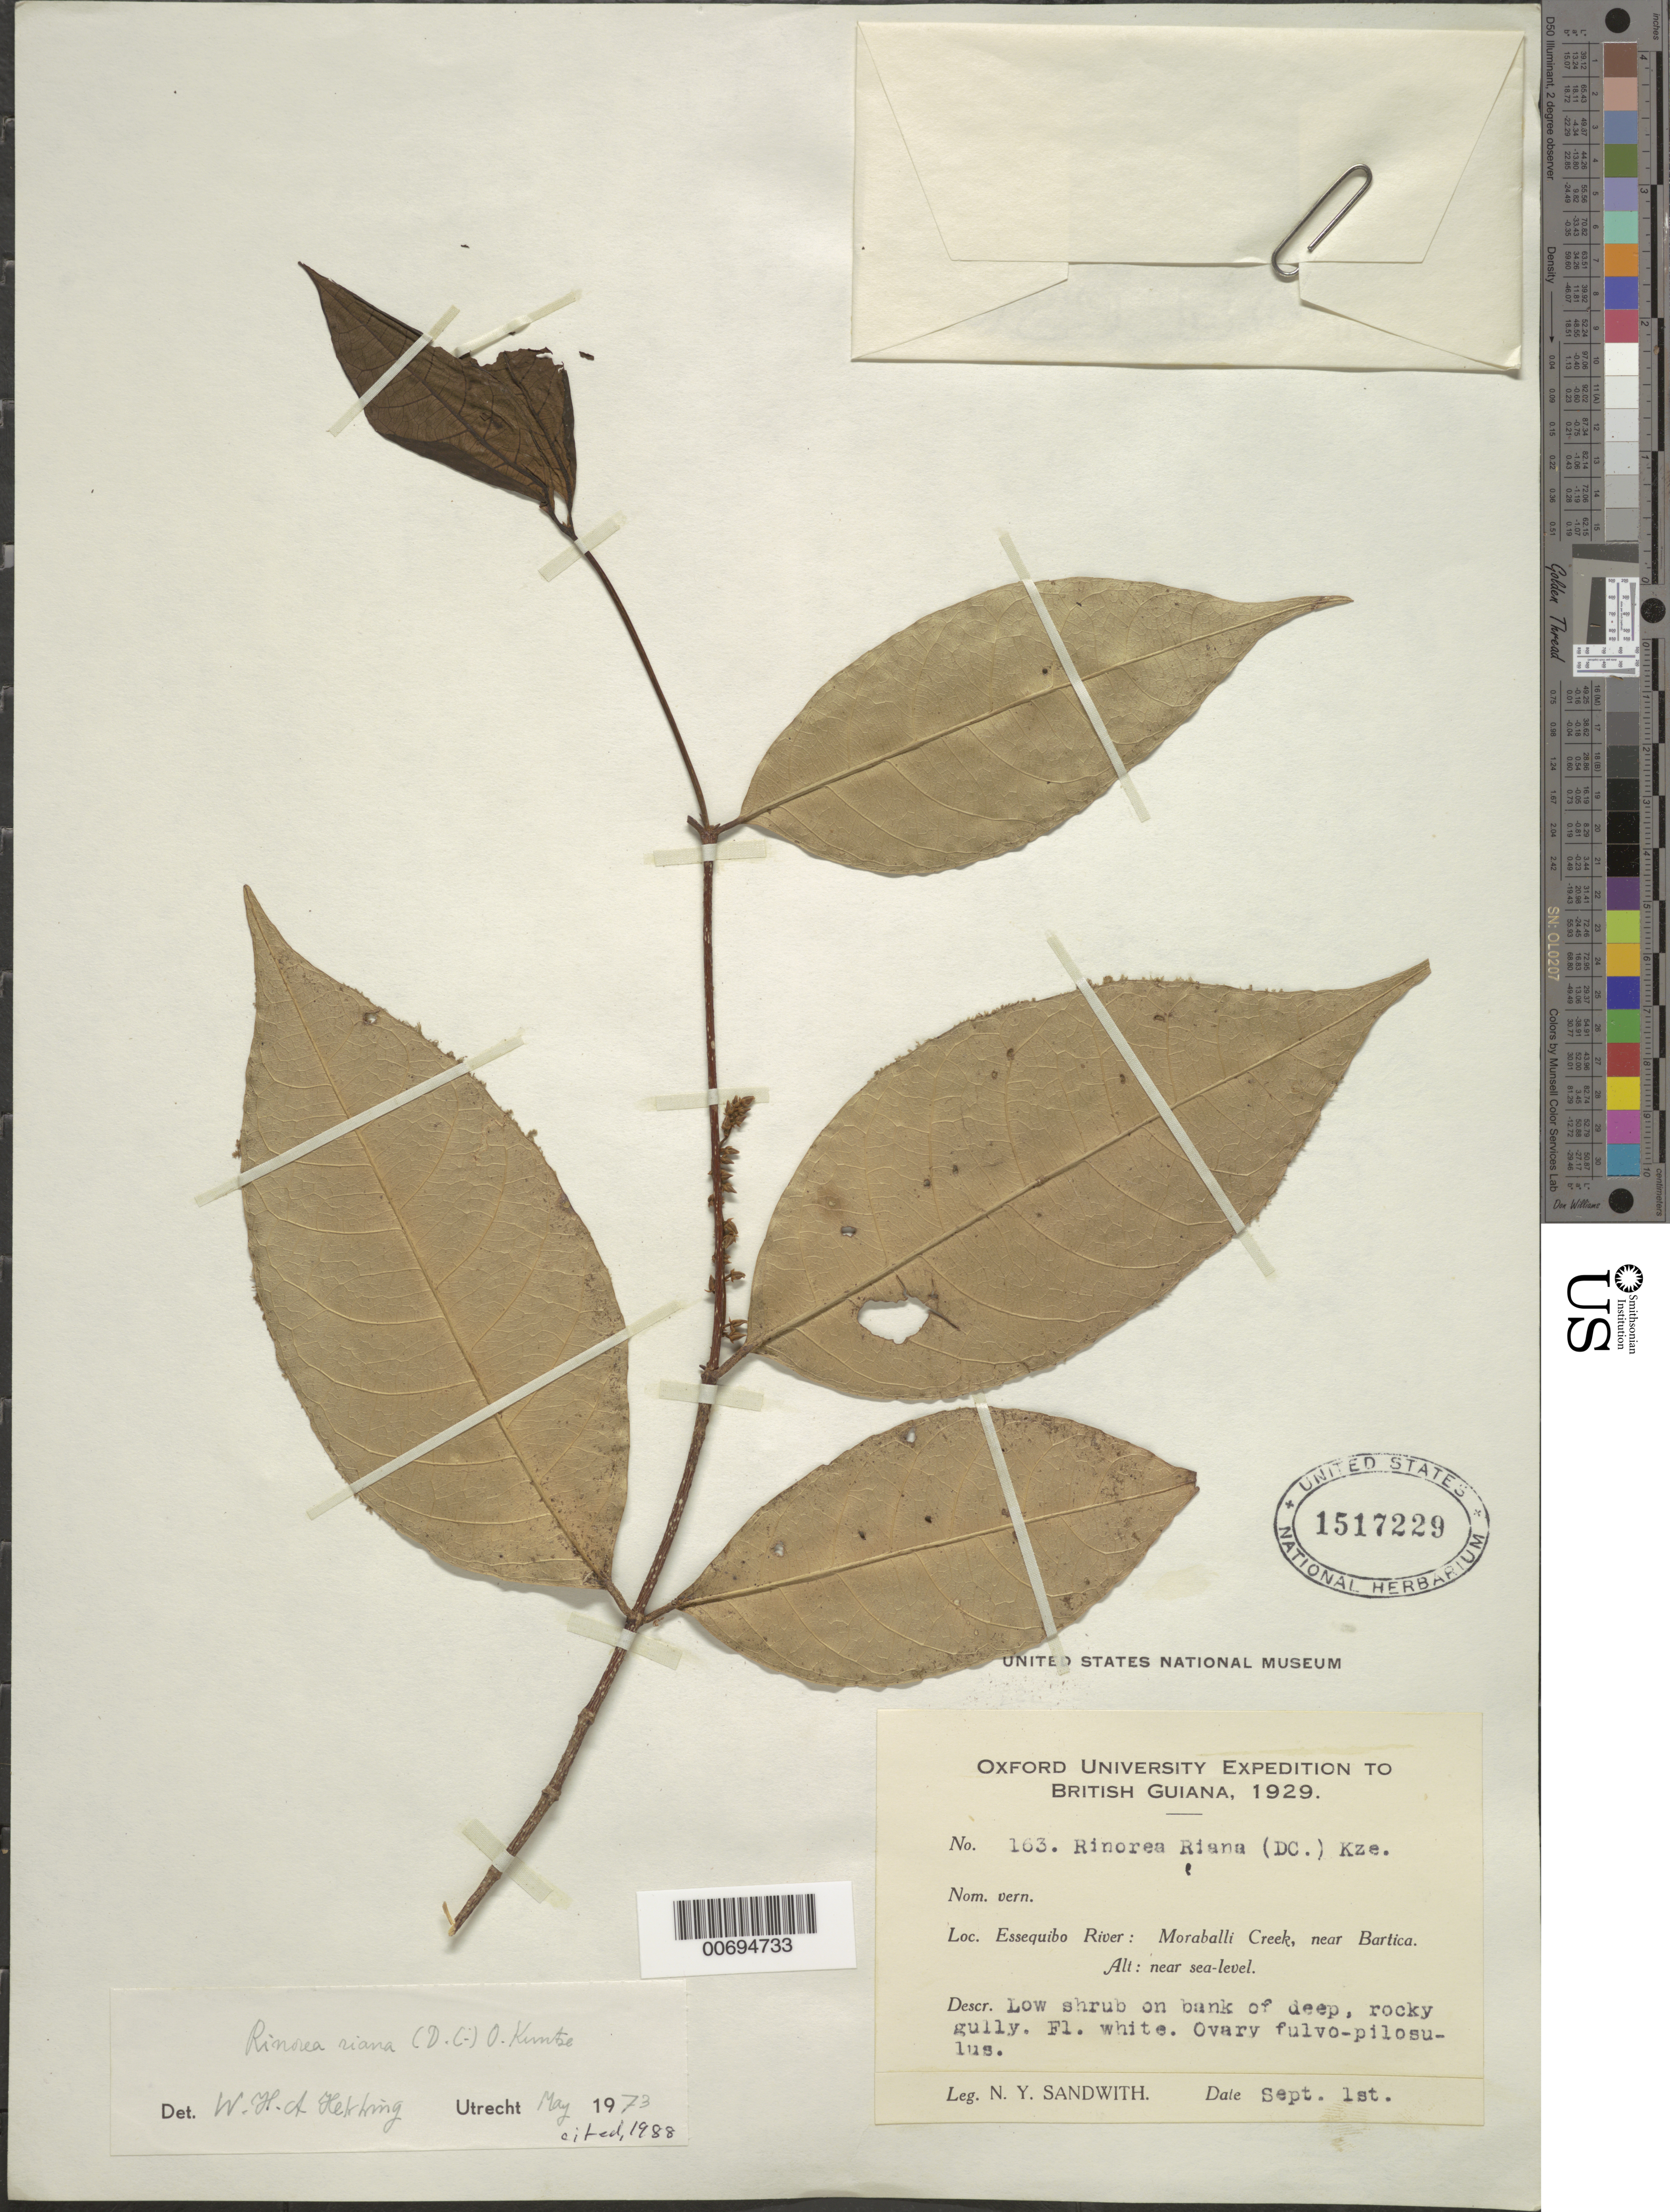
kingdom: Plantae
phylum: Tracheophyta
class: Magnoliopsida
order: Malpighiales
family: Violaceae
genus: Rinorea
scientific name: Rinorea riana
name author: Kuntze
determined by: Hekking, W. H. A.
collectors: N. Y. Sandwith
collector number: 163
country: Guyana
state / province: U. Demerara-Berbice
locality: Moraballi Creek, Essequibo R., near Bartica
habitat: Bank of deep rocky gully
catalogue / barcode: US 1517229